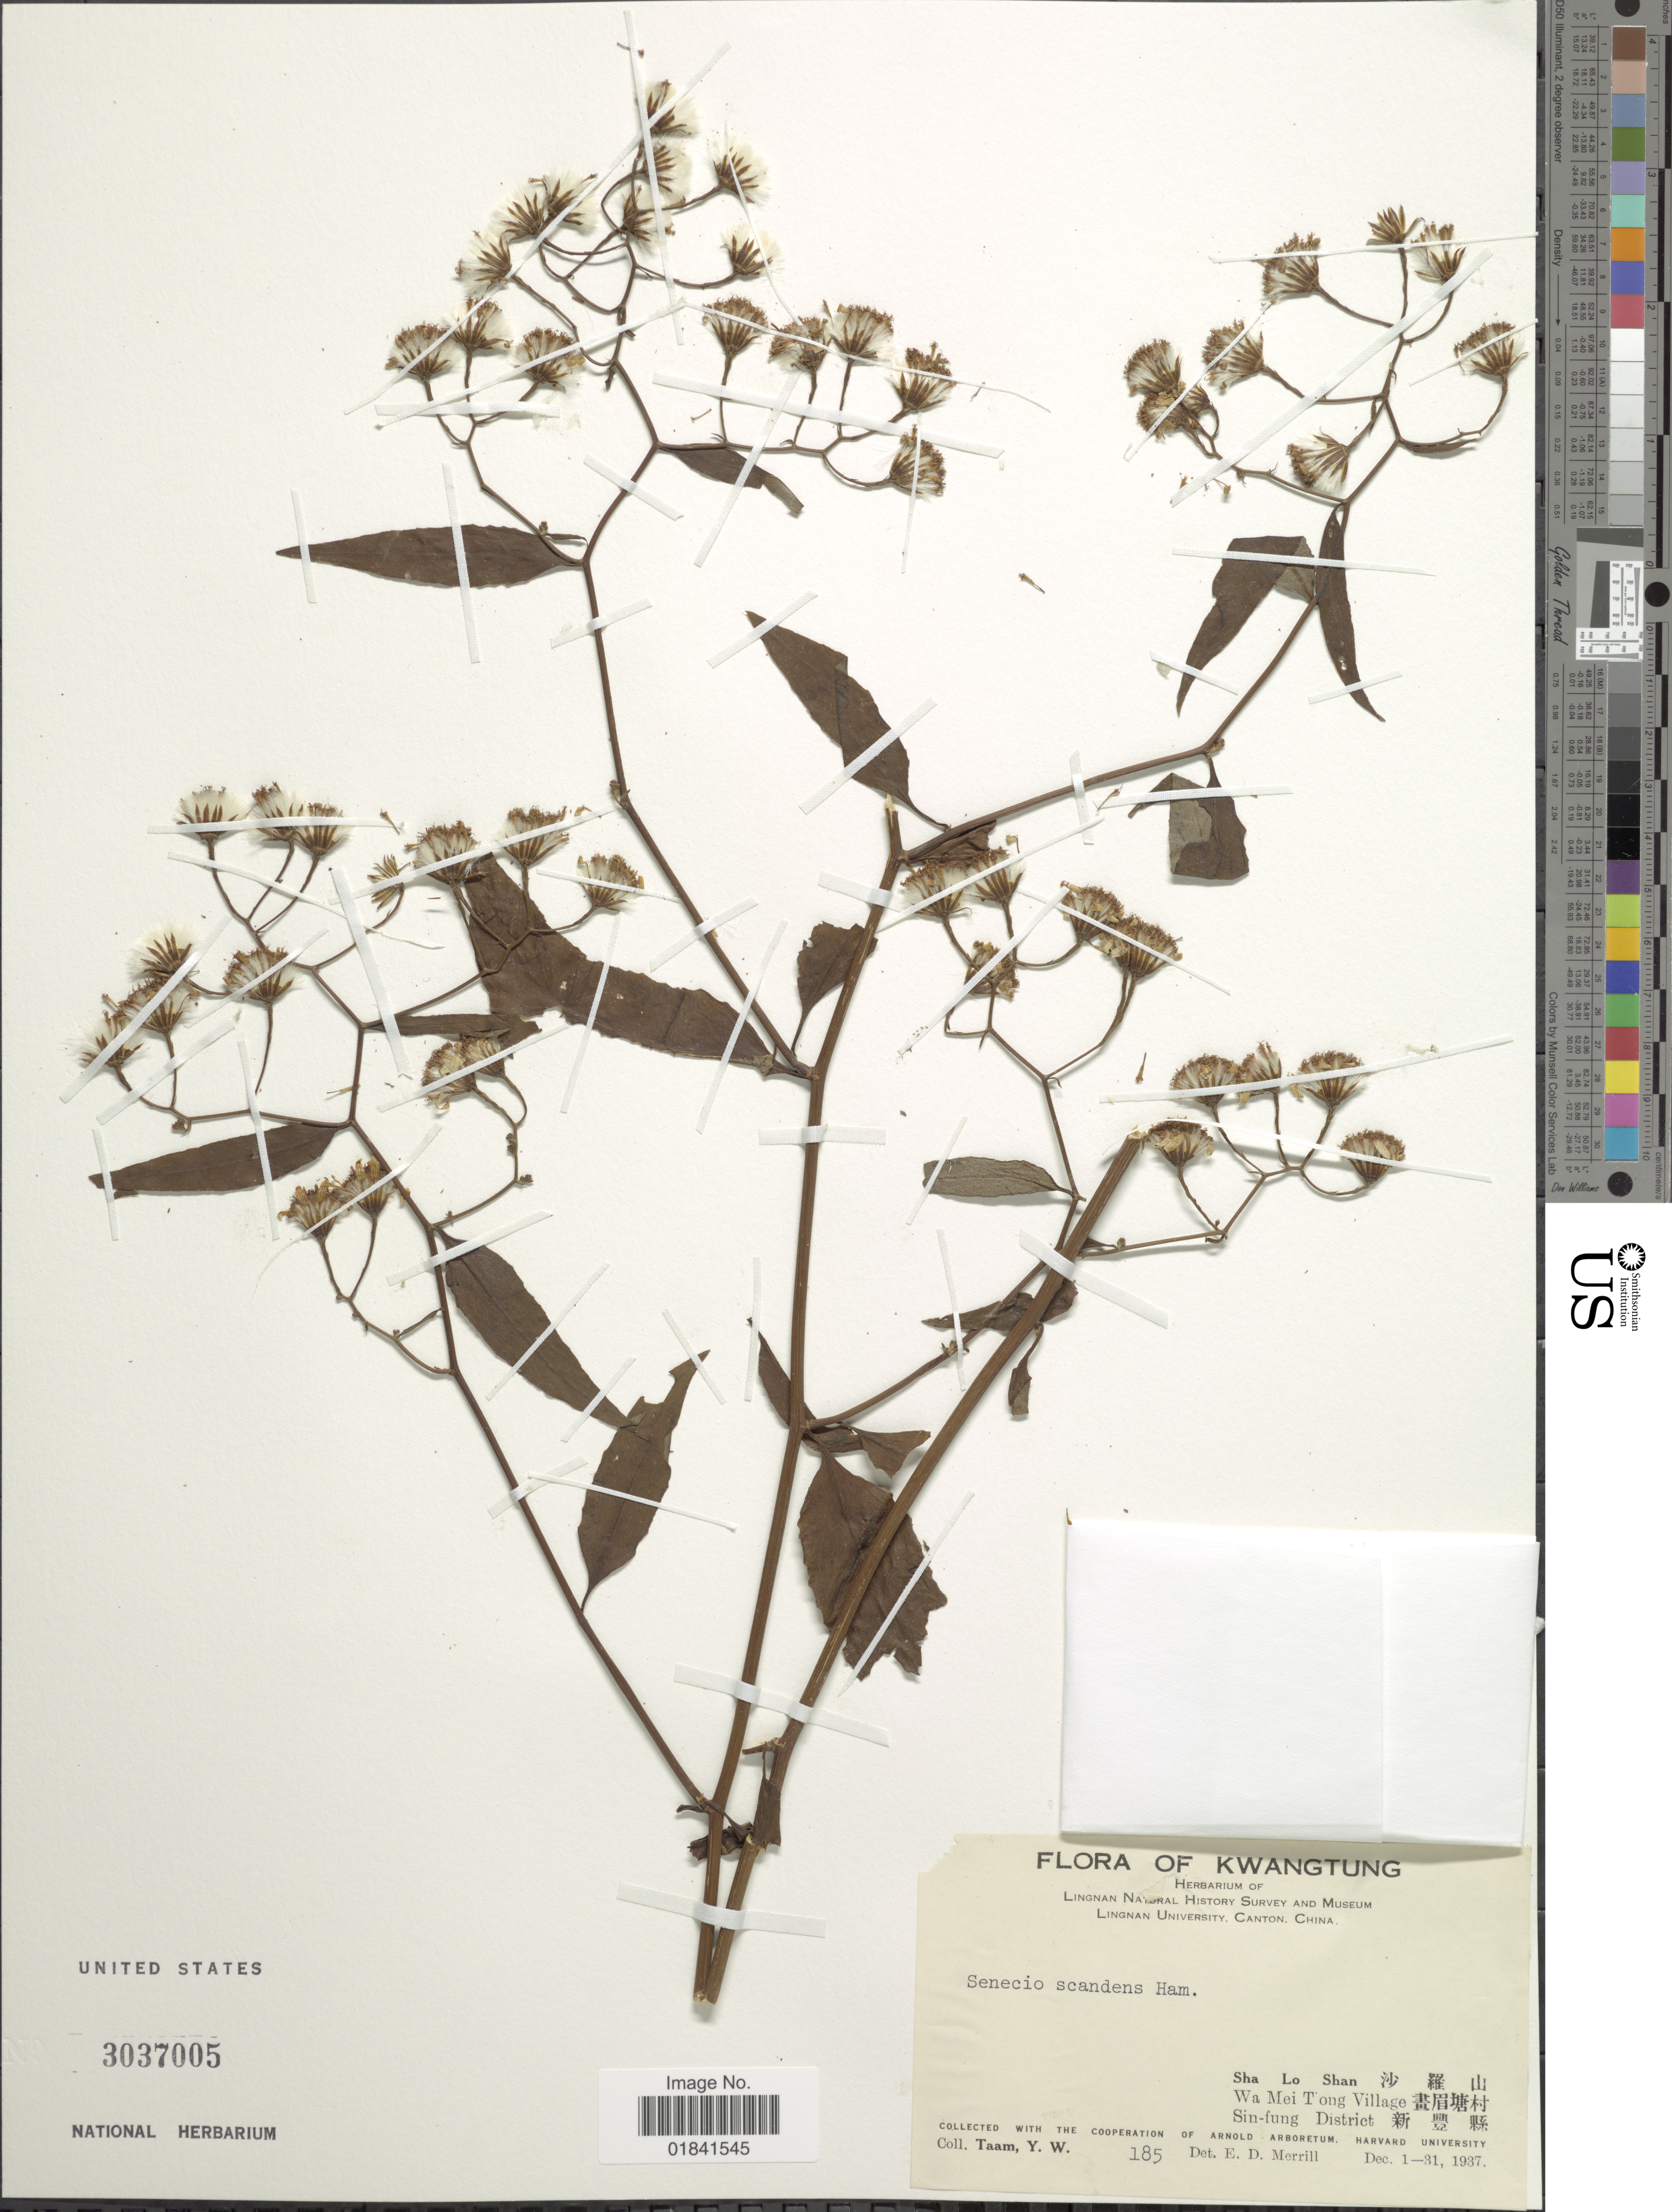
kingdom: Plantae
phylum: Tracheophyta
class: Magnoliopsida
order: Asterales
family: Asteraceae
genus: Senecio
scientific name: Senecio scandens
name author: Buch.-Ham. ex D. Don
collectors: Y. W. Taam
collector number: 185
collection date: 1937-12-01/1937-12-31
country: China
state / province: Guangdong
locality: Kwangtung, Sha Lo Shan, Wa Mei Tong Village, Sin-fung District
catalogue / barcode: US 3037005